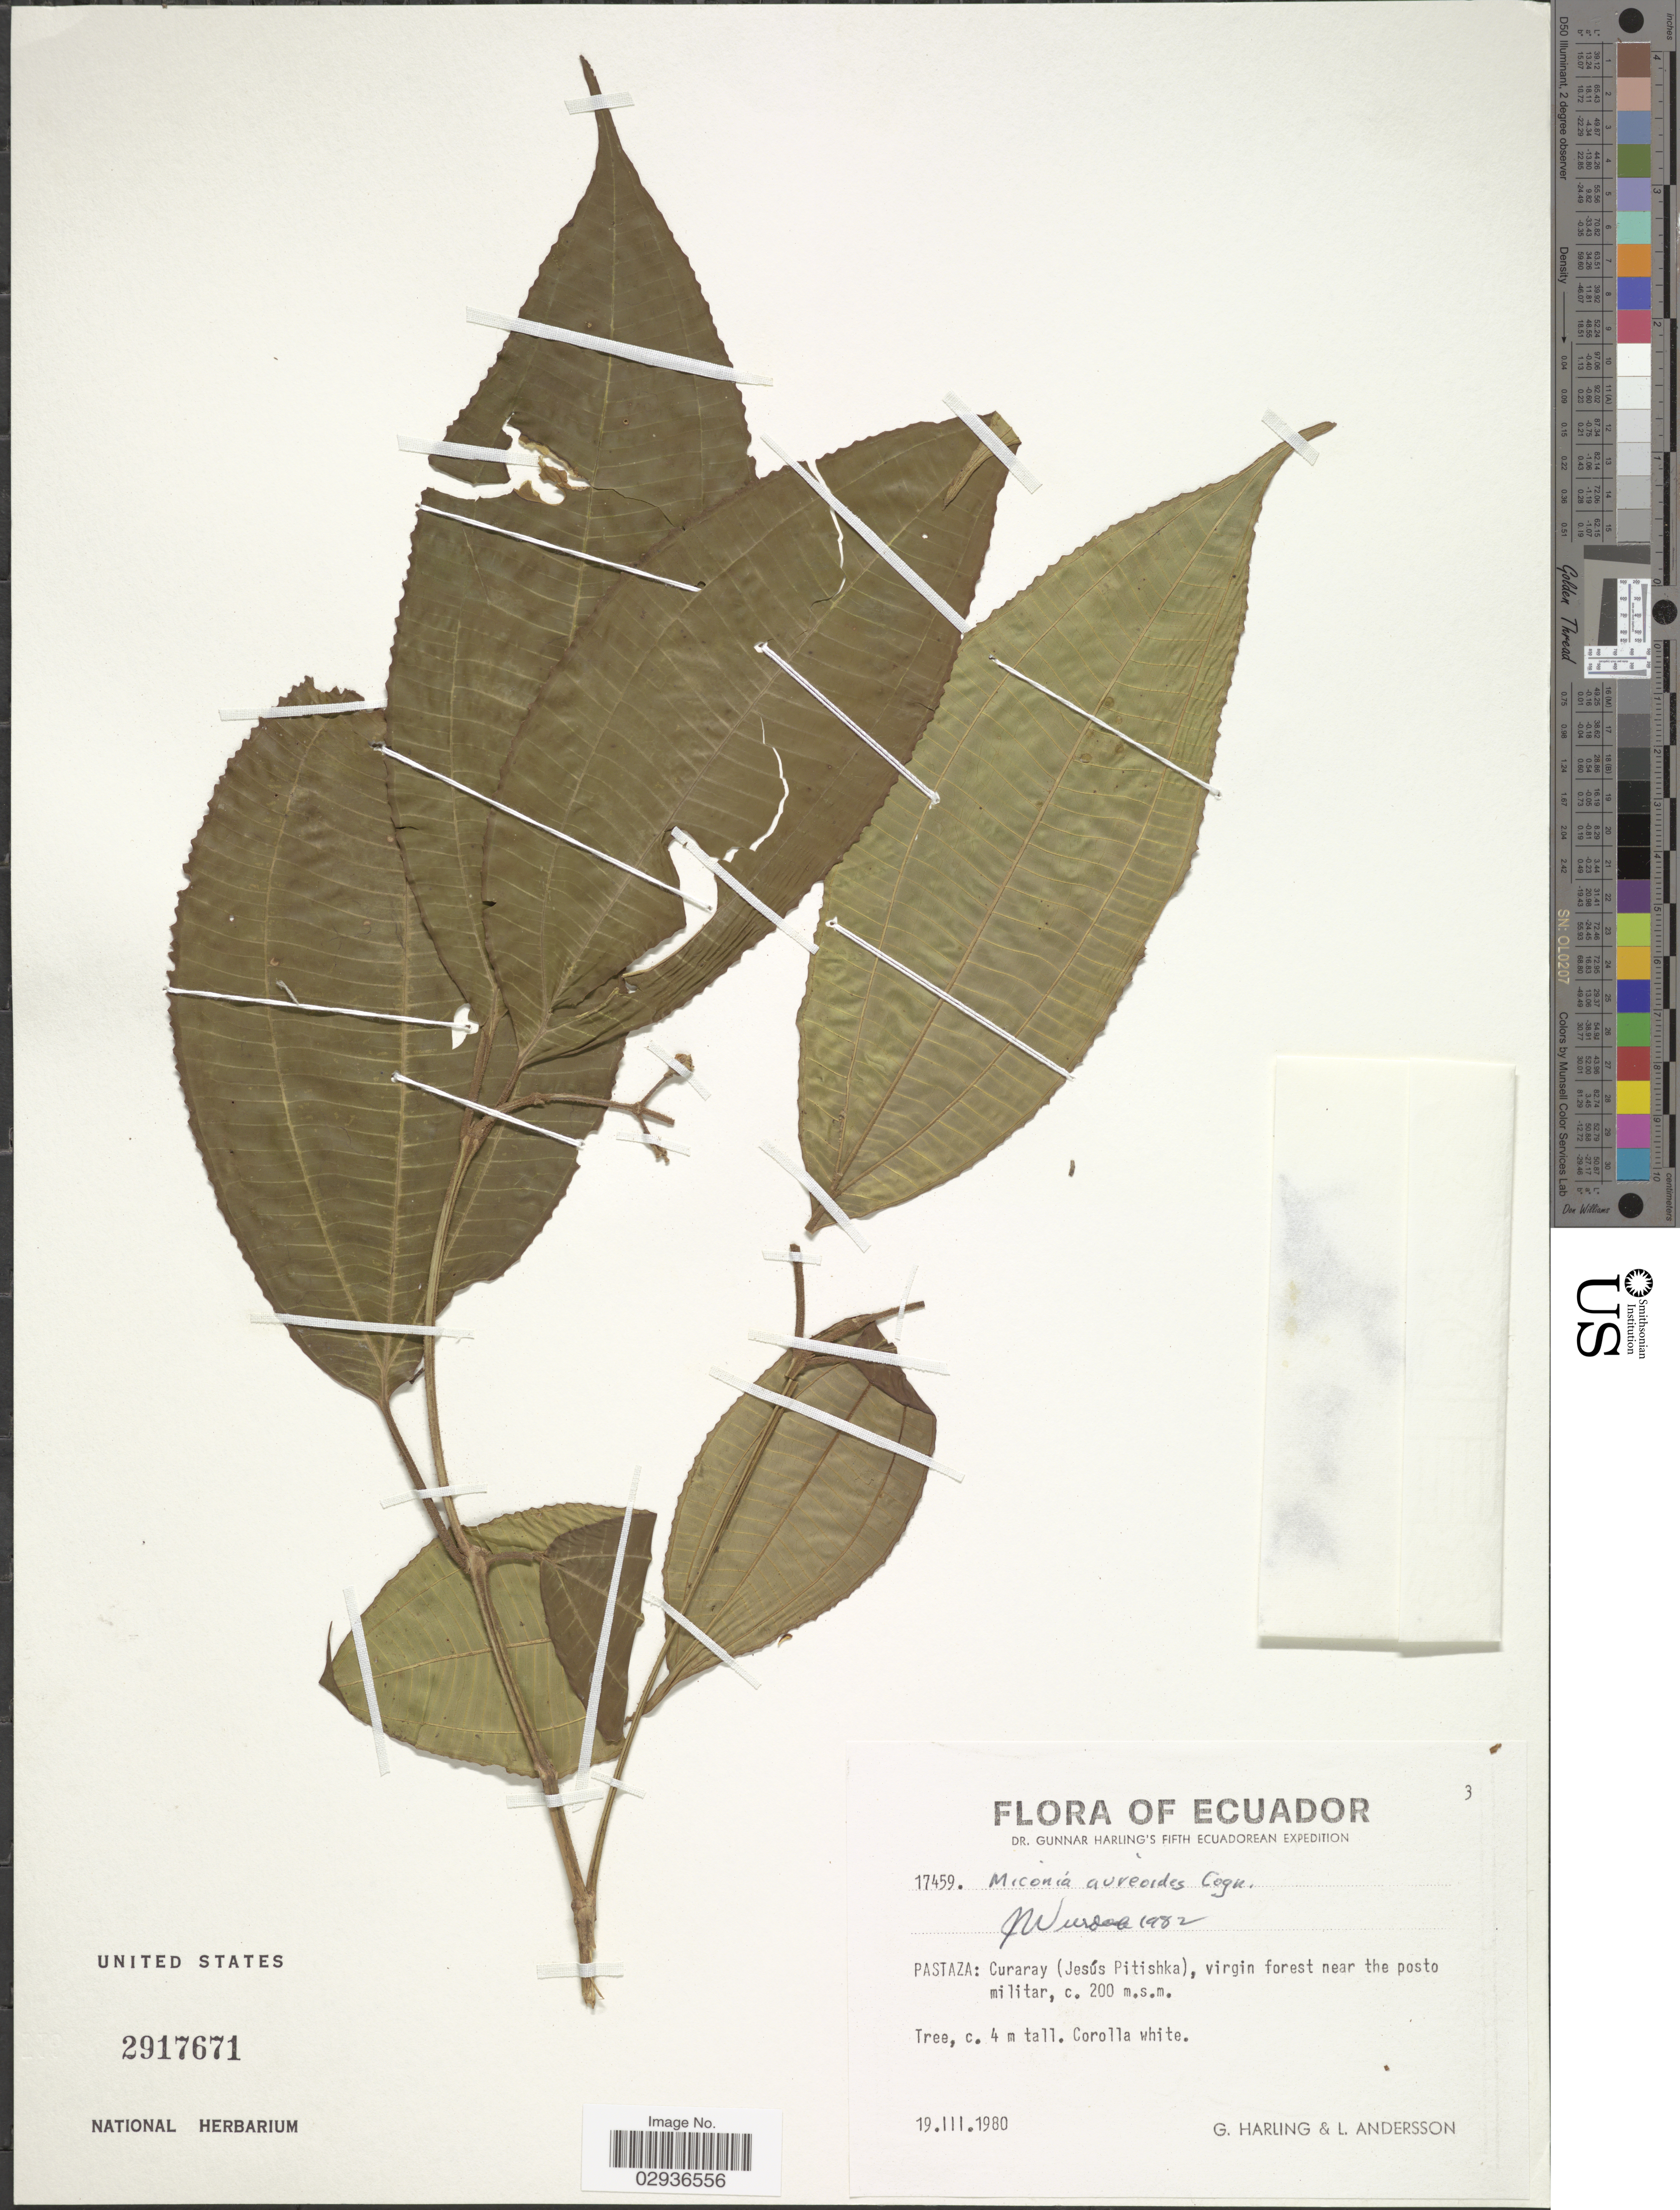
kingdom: Plantae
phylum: Tracheophyta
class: Magnoliopsida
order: Myrtales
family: Melastomataceae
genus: Miconia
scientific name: Miconia aureoides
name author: Cogn.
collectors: G. Harling & L. Andersson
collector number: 17459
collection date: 1980-03-19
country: Ecuador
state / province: Pastaza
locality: Curaray (Jesús Pitishka), virgin forest near the posto militar.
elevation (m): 200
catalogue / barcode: US 2917671